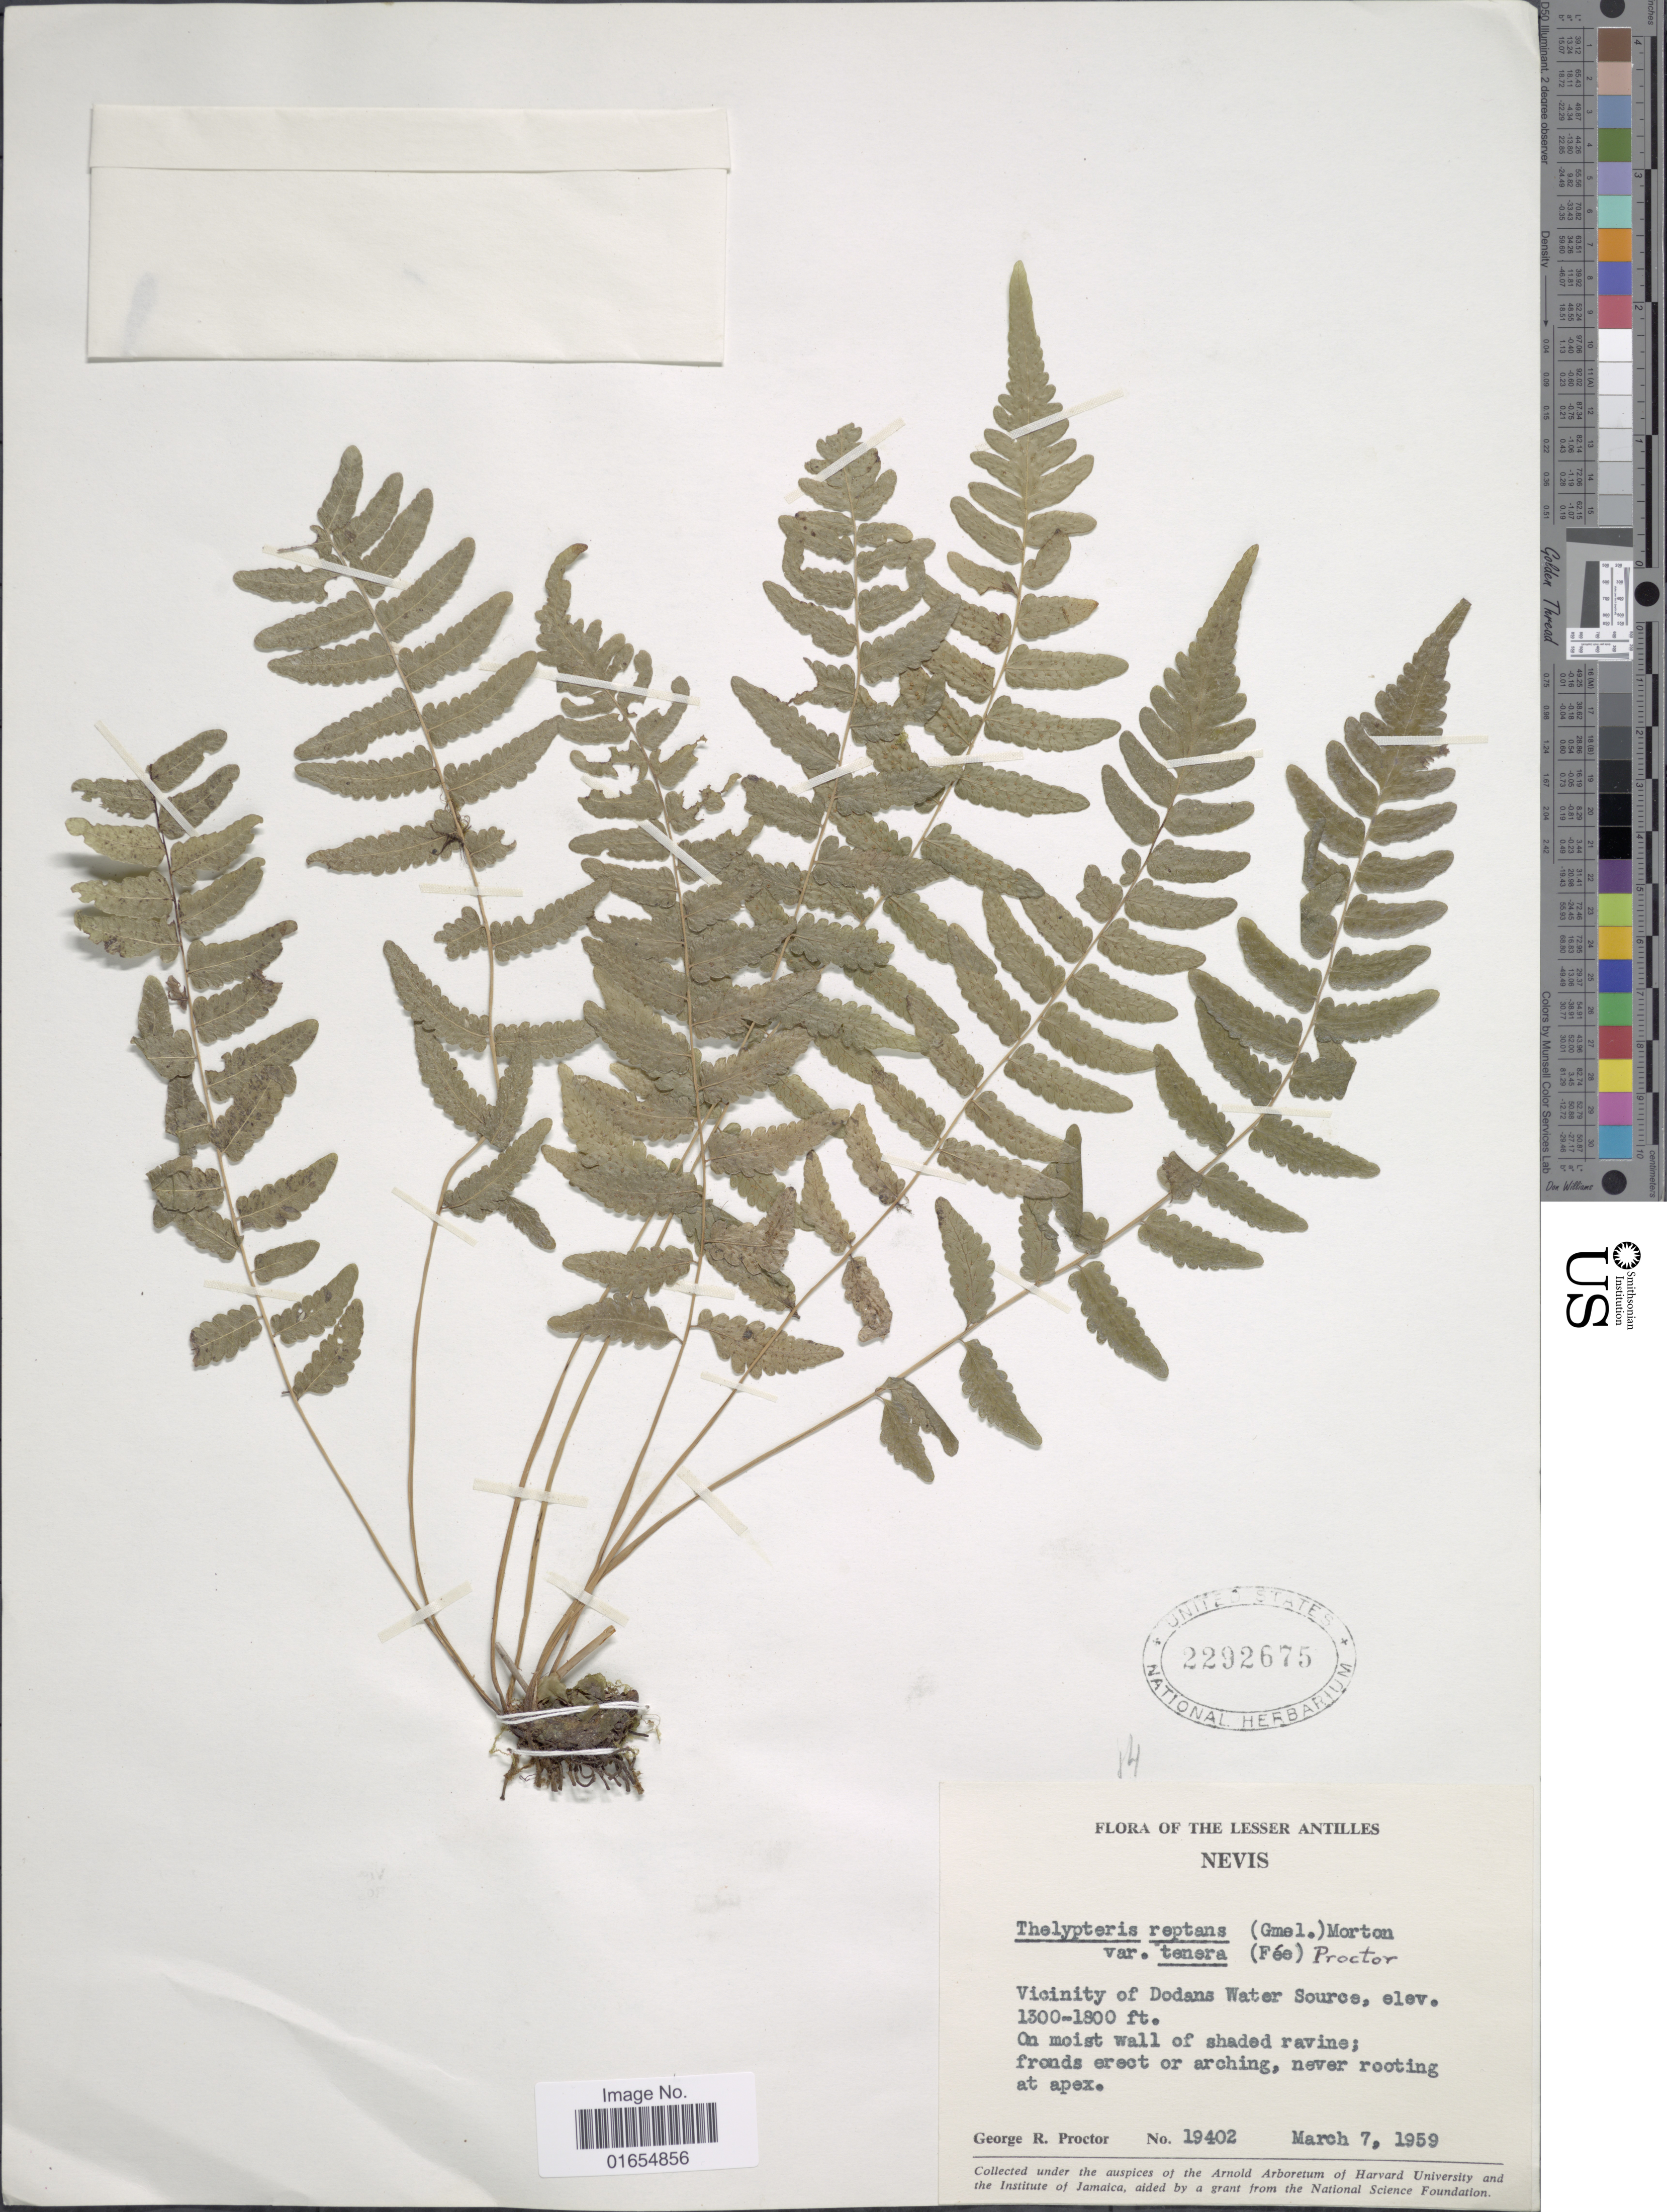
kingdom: Plantae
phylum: Tracheophyta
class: Polypodiopsida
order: Polypodiales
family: Thelypteridaceae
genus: Goniopteris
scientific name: Goniopteris reptans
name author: (J.F. Gmel.) C. Presl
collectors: G. Proctor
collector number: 19402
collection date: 1959-03-07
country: St. Christopher-Nevis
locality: The Lesser Antilles, Nevis, Vicinity of Dodans Water Source. On moist wall of shaded ravine; fronds erect or arching, never rooting at apex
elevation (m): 396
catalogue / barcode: US 2292675